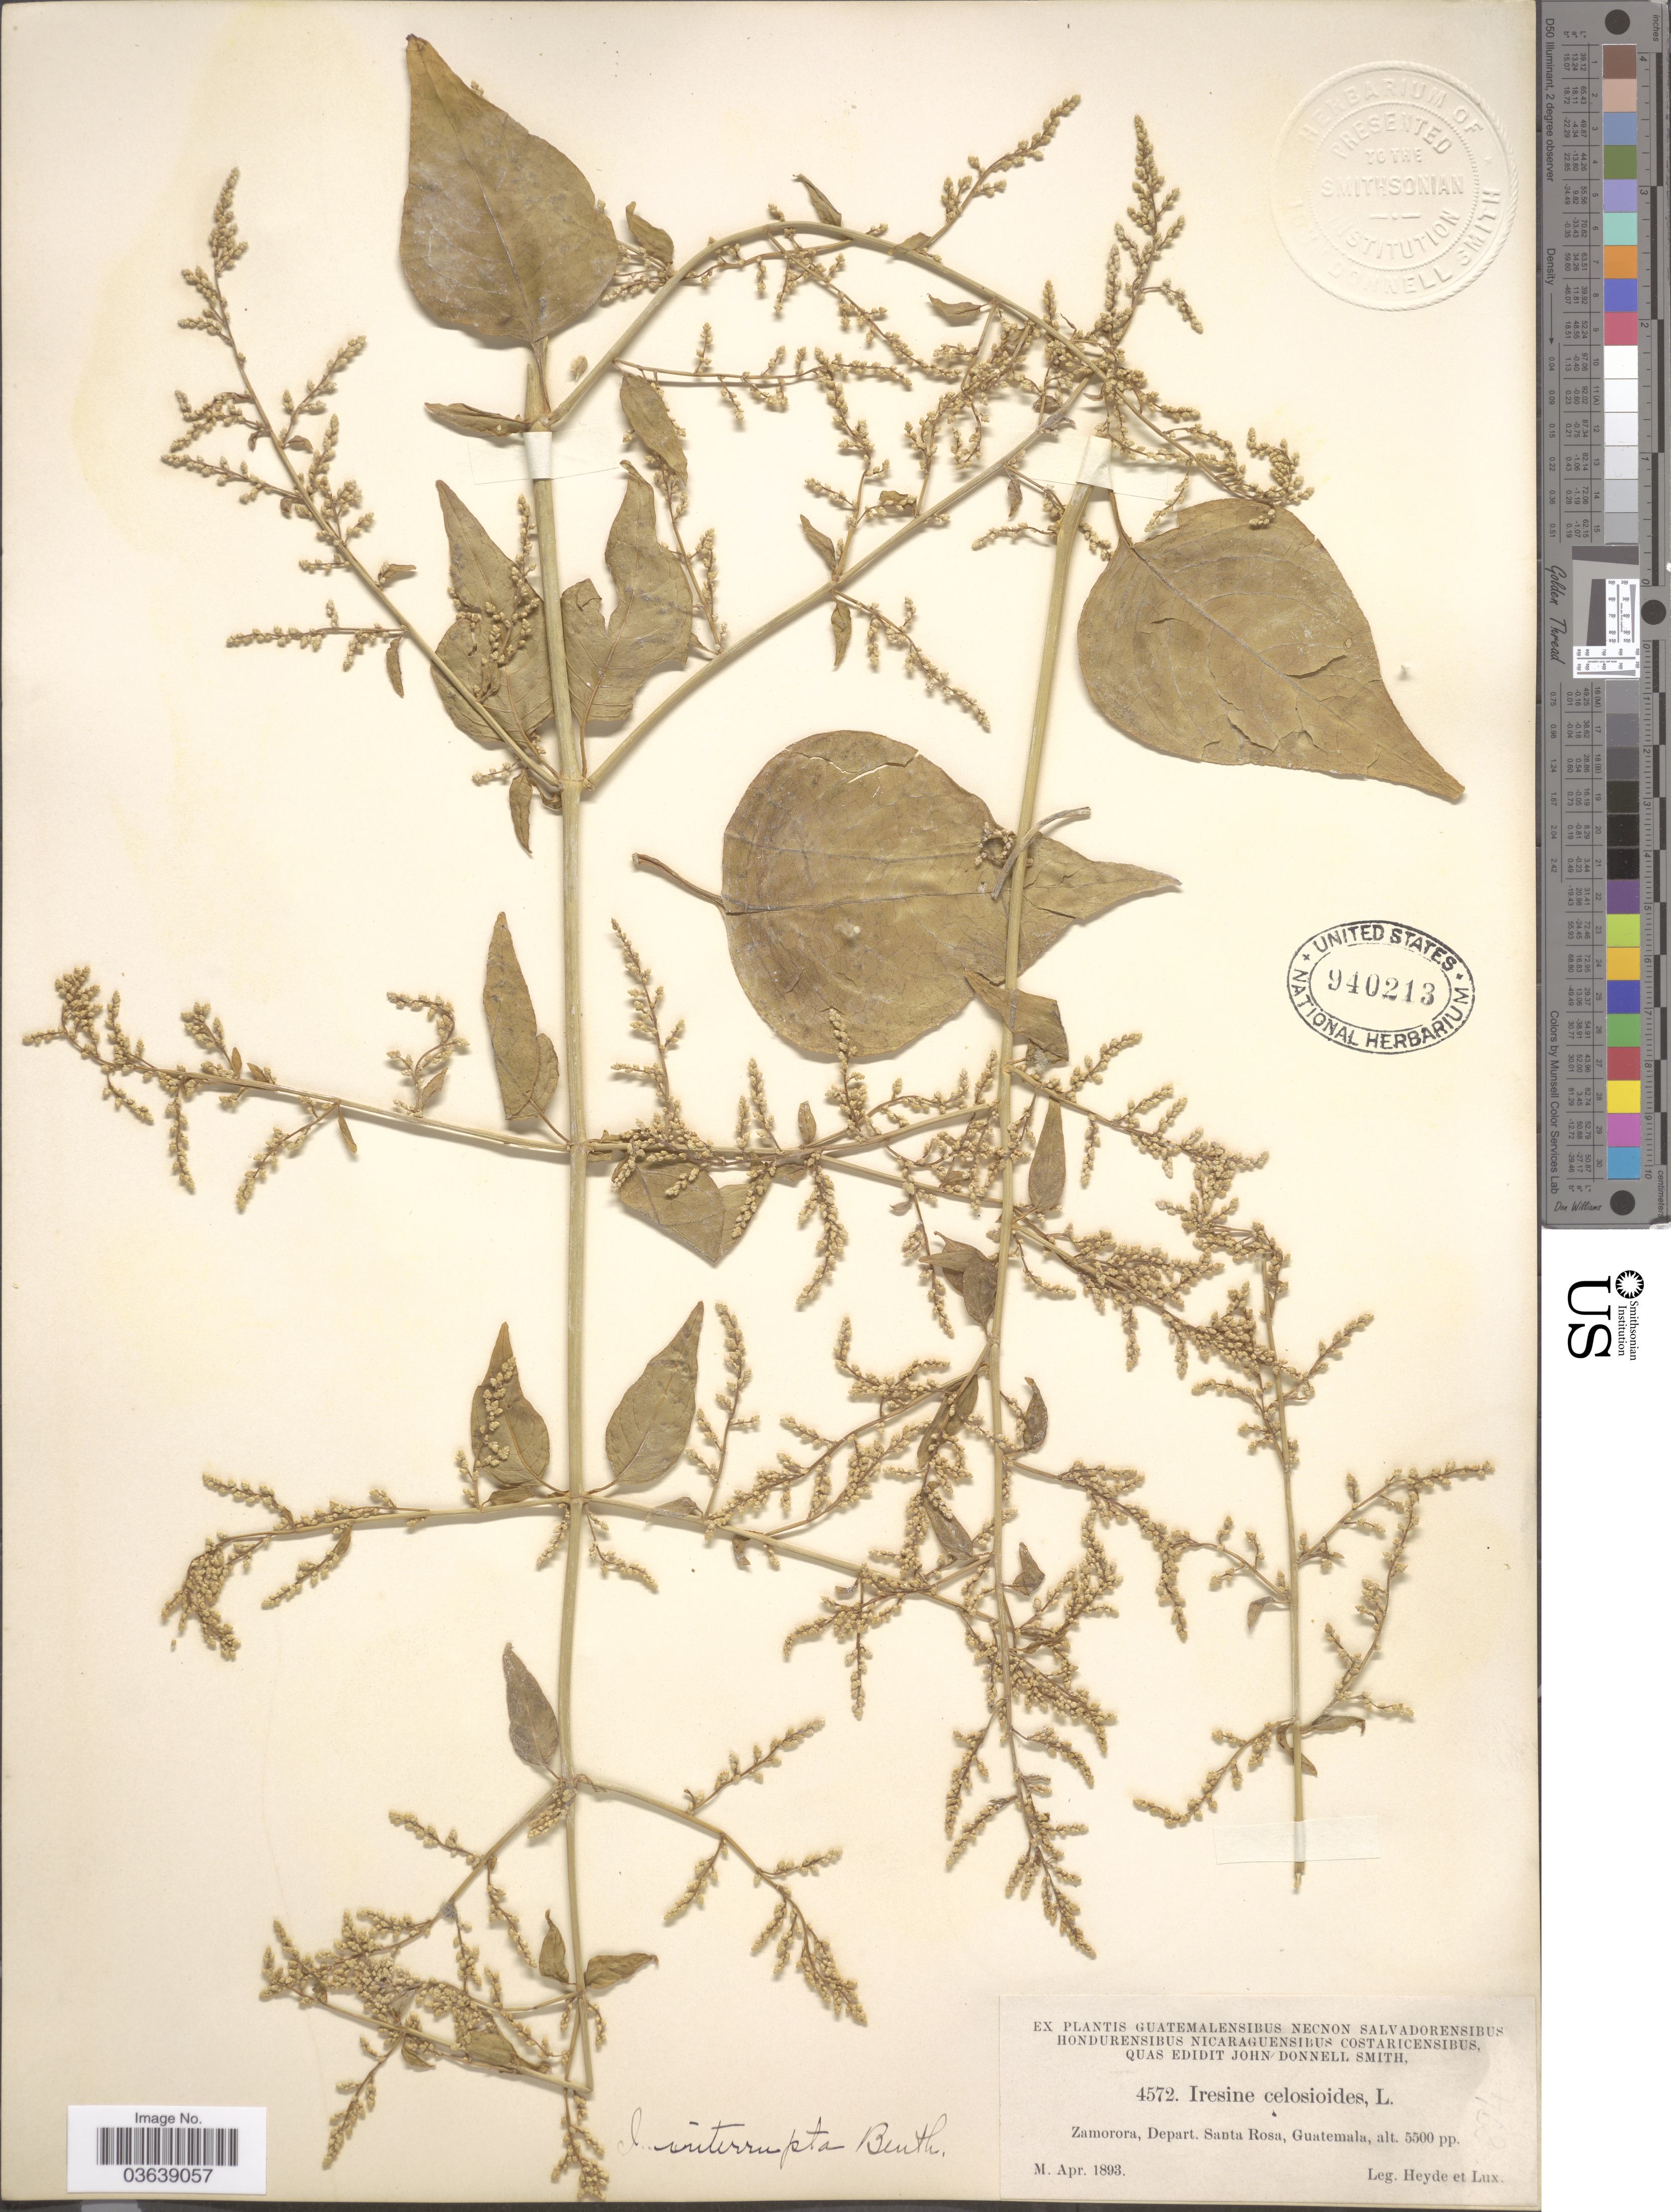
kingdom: Plantae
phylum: Tracheophyta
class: Magnoliopsida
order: Caryophyllales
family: Amaranthaceae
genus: Iresine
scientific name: Iresine interrupta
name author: Benth.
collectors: Heyde & Lux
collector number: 4572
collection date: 1893-04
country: Guatemala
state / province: Santa Rosa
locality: Zamorora, Depart. Santa Rosa.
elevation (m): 1676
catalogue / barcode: US 940213